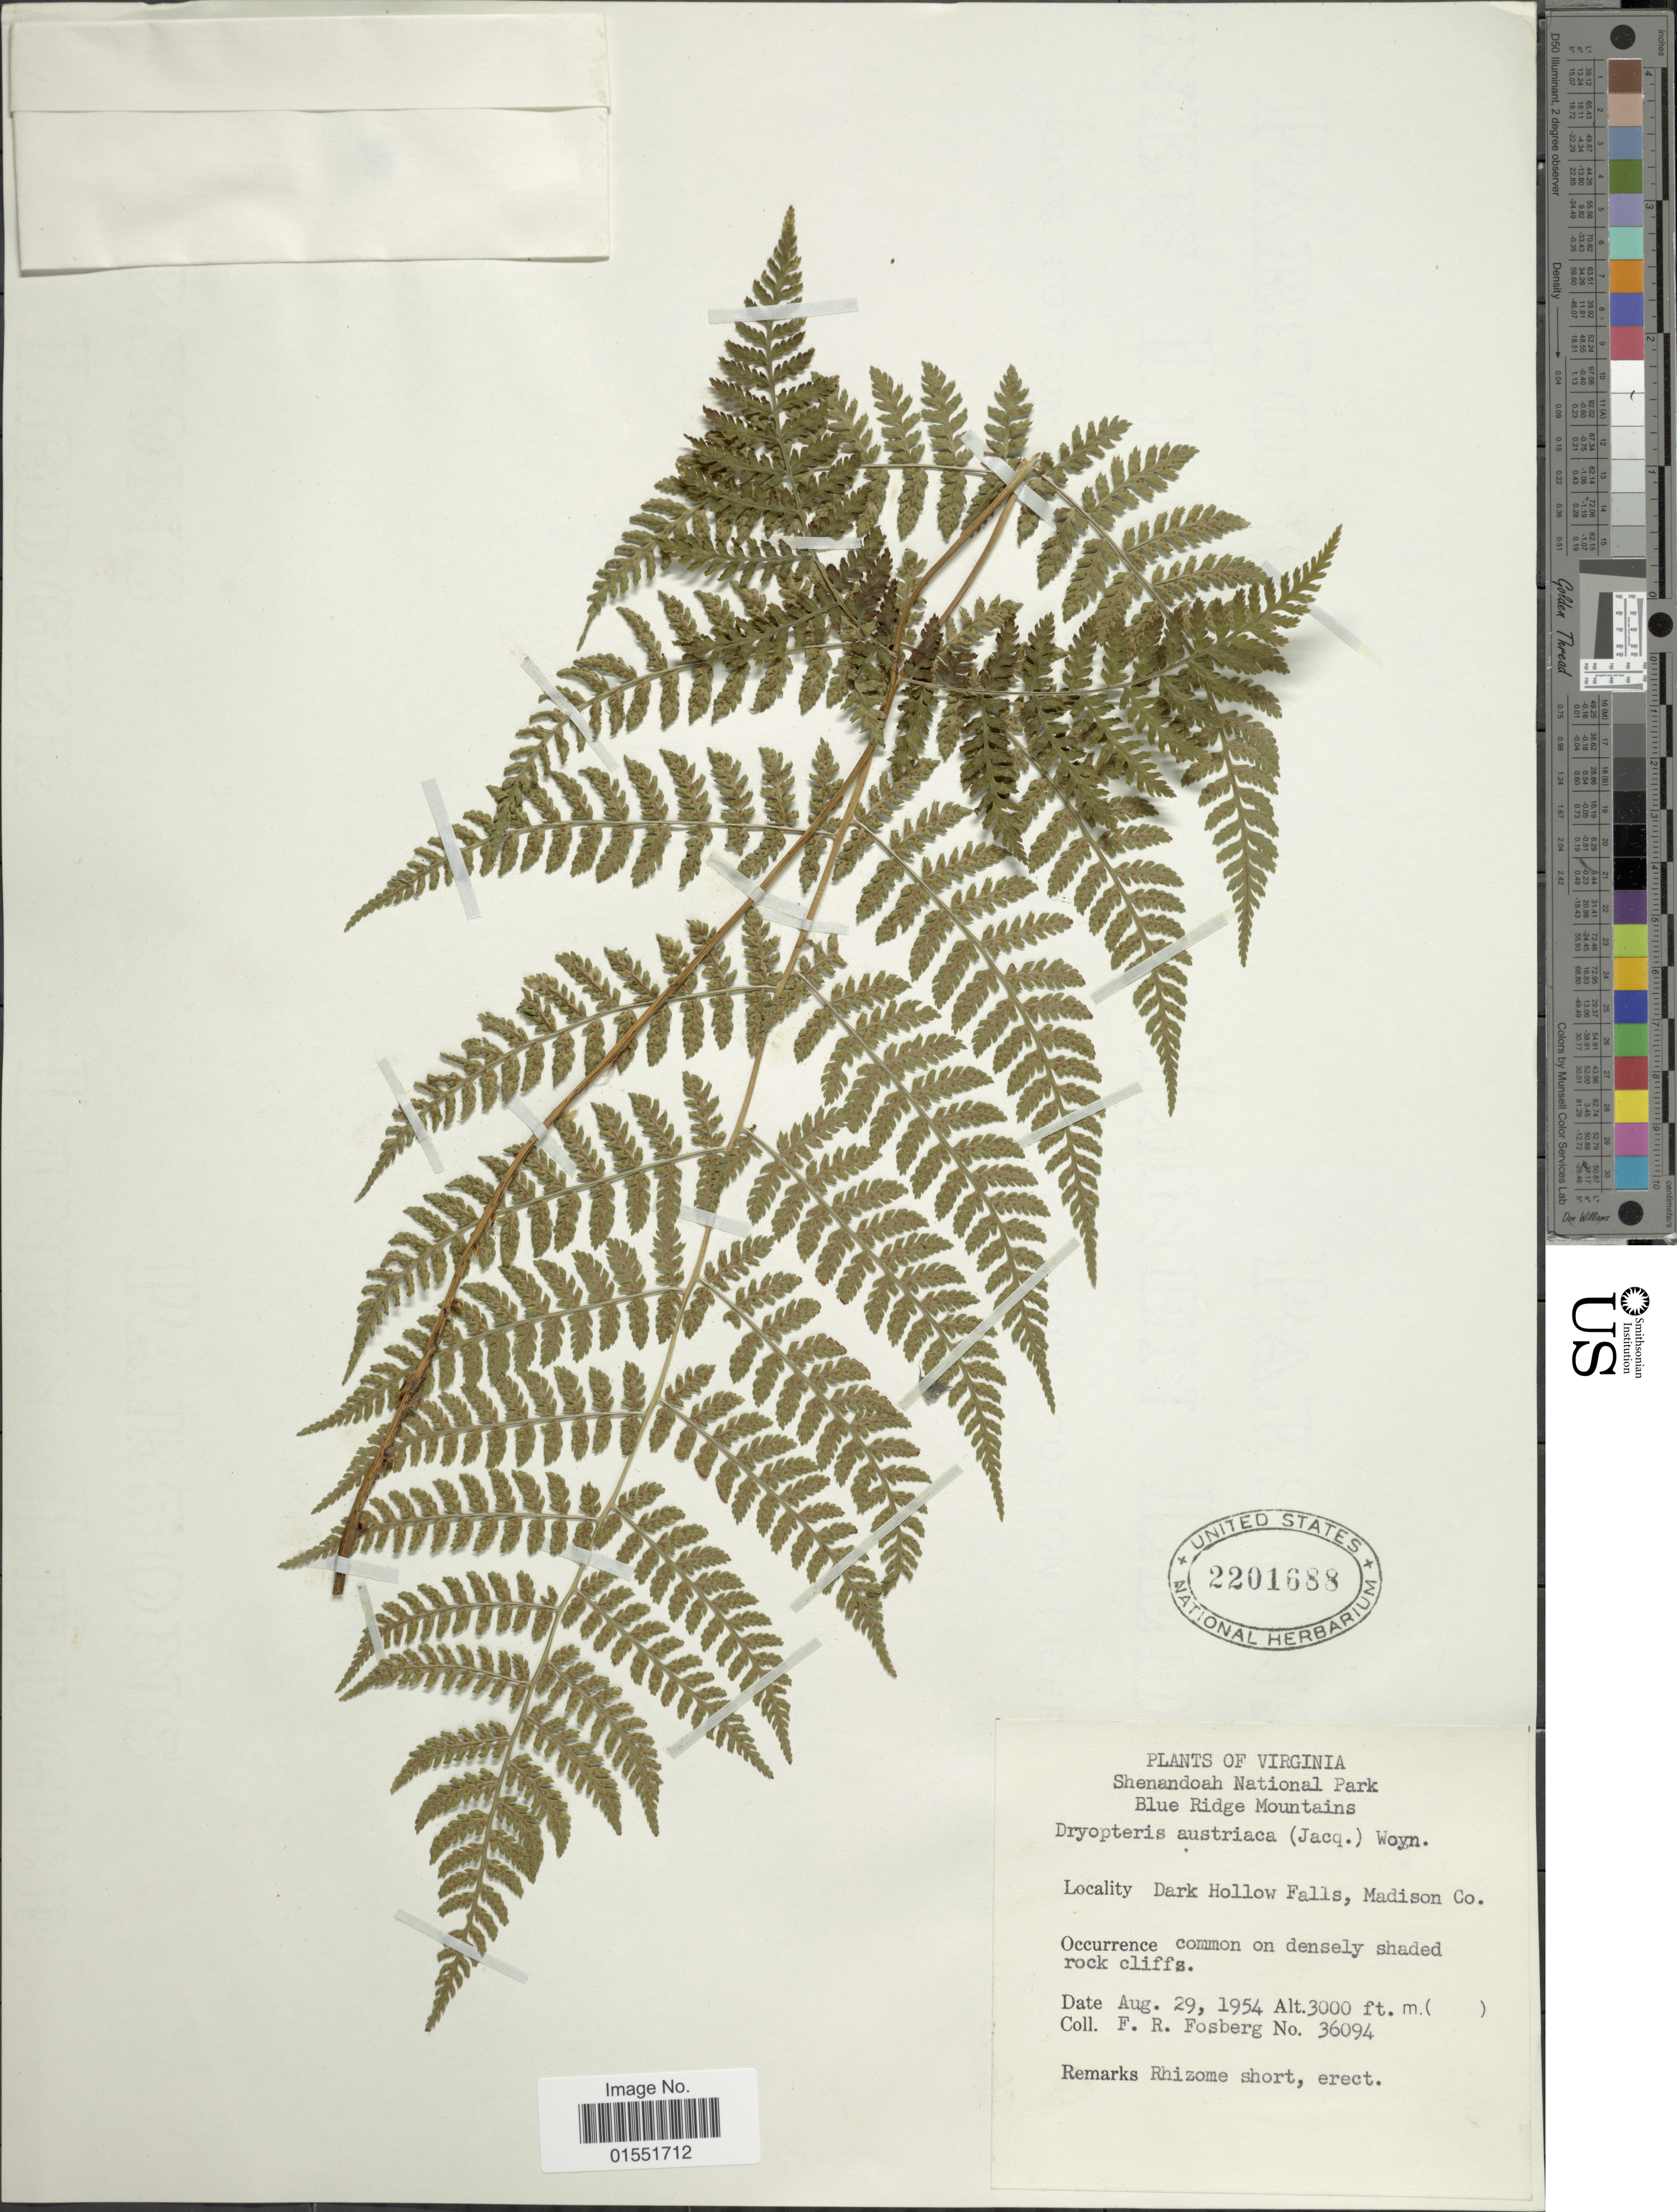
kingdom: Plantae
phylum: Tracheophyta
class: Polypodiopsida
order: Polypodiales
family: Dryopteridaceae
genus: Dryopteris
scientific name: Dryopteris intermedia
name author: (Muhl.) A. Gray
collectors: F. R. Fosberg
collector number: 36094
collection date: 1954-08-29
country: United States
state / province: Virginia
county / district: Madison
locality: Shenandoah National Park. Blue Ridge Mountains. Dark Hollow Falls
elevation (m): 914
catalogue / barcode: US 2201688